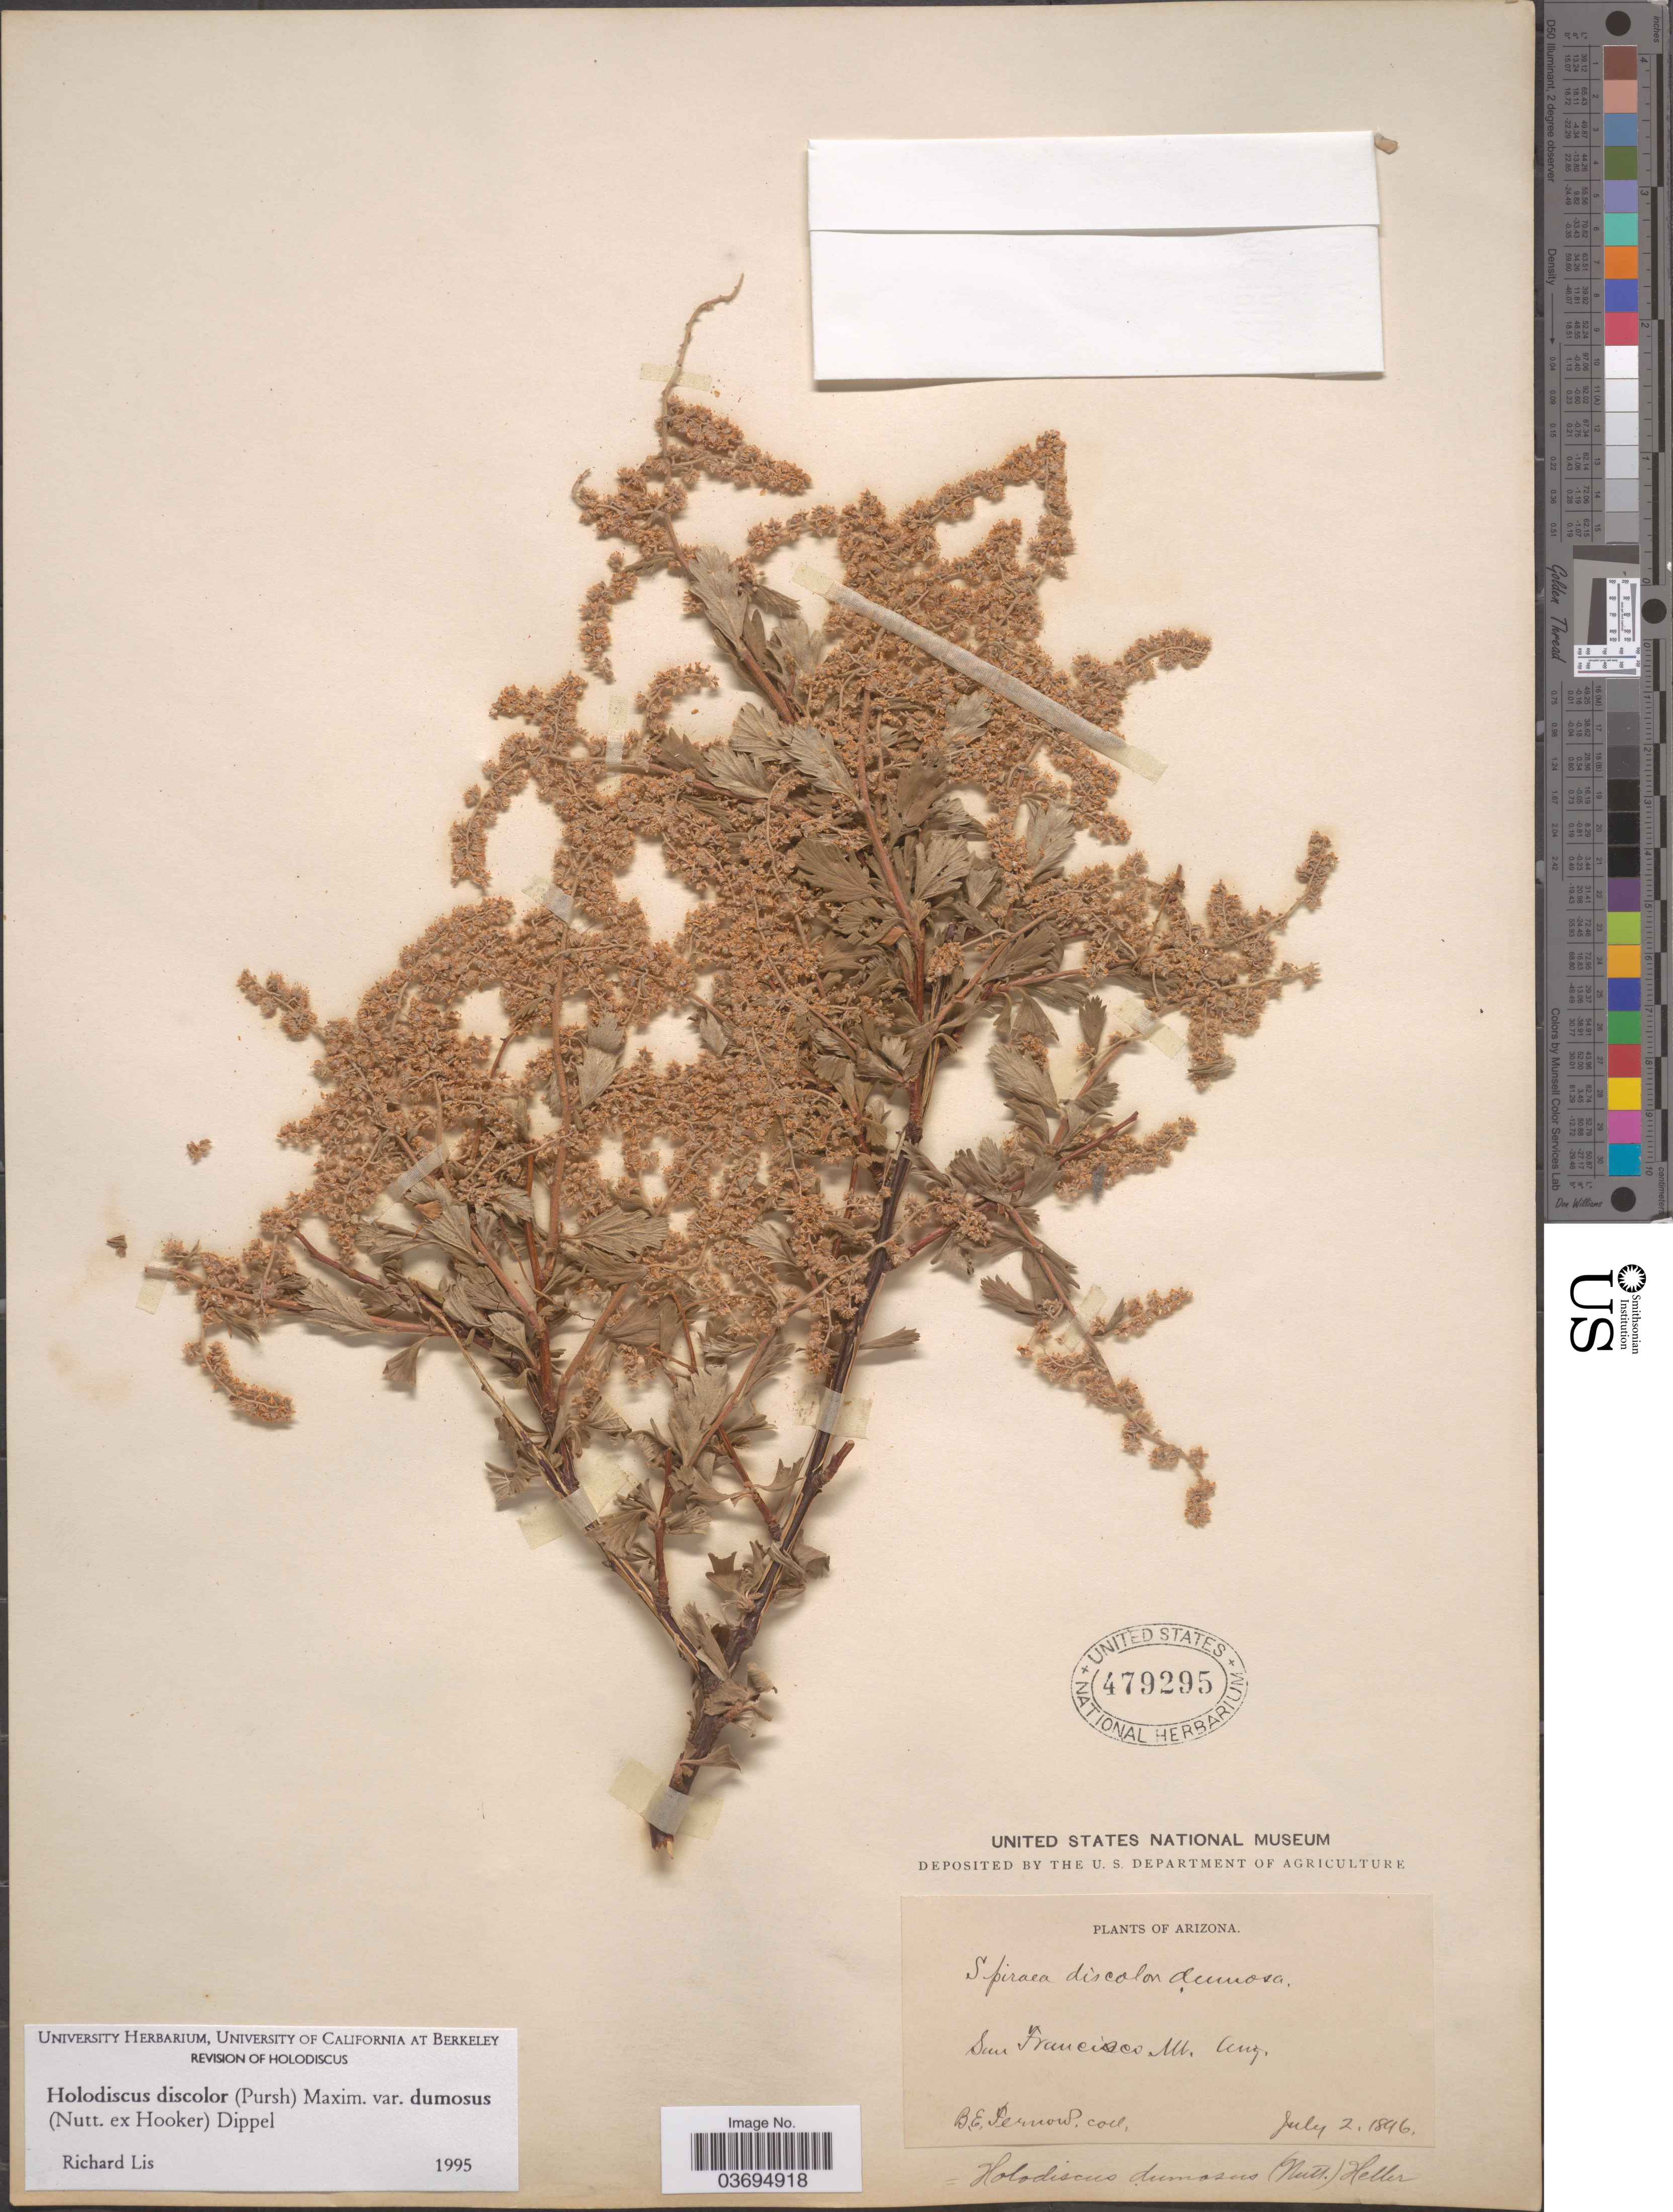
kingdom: Plantae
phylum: Tracheophyta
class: Magnoliopsida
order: Rosales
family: Rosaceae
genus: Holodiscus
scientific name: Holodiscus discolor var. dumosus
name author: Maxim. ex J.M. Coult.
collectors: B. Fernow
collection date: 1896-07-02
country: United States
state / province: Arizona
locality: San Francisco Mt.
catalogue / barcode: US 479295